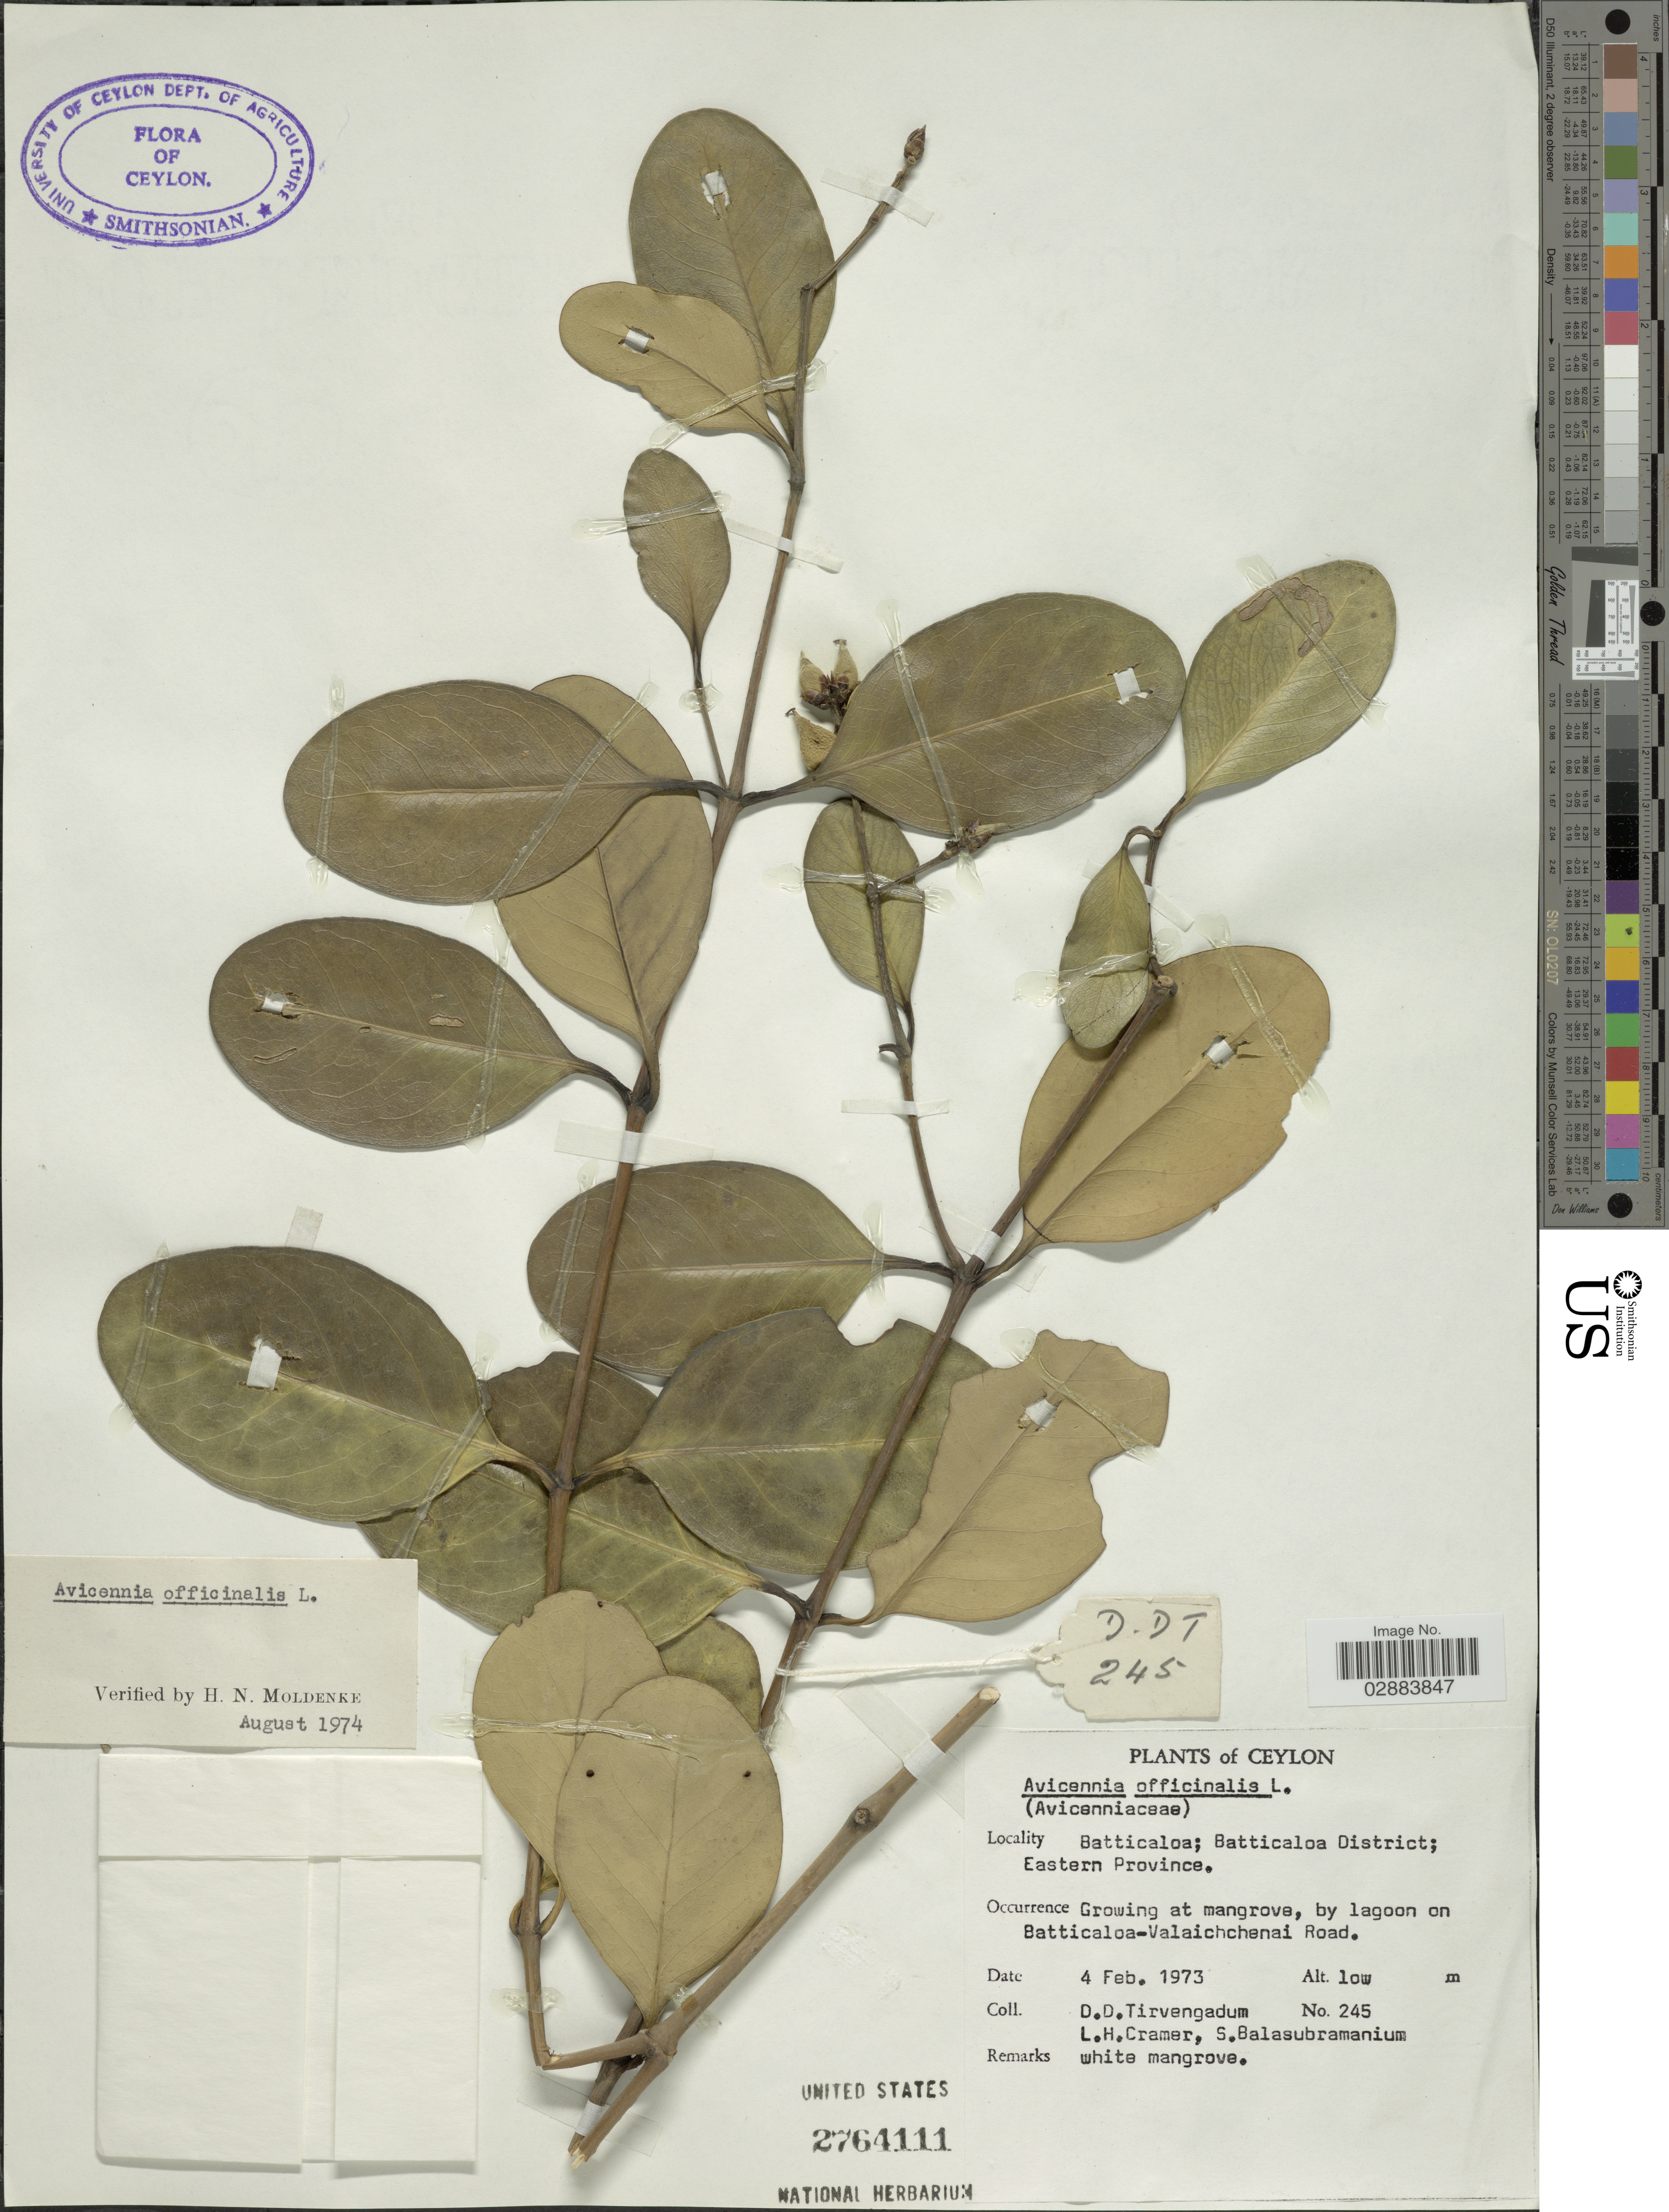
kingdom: Plantae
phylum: Tracheophyta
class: Magnoliopsida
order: Lamiales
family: Acanthaceae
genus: Avicennia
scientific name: Avicennia officinalis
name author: L.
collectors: D. Tirvengadum, L. H. Cramer & S. Balasubramanium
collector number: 245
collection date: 1973-02-04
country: Sri Lanka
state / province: Eastern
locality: Ceylon. Batticaloa; Batticaloa District. Lagoon on Batticaloa-Valaichchenai Road.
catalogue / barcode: US 2764111